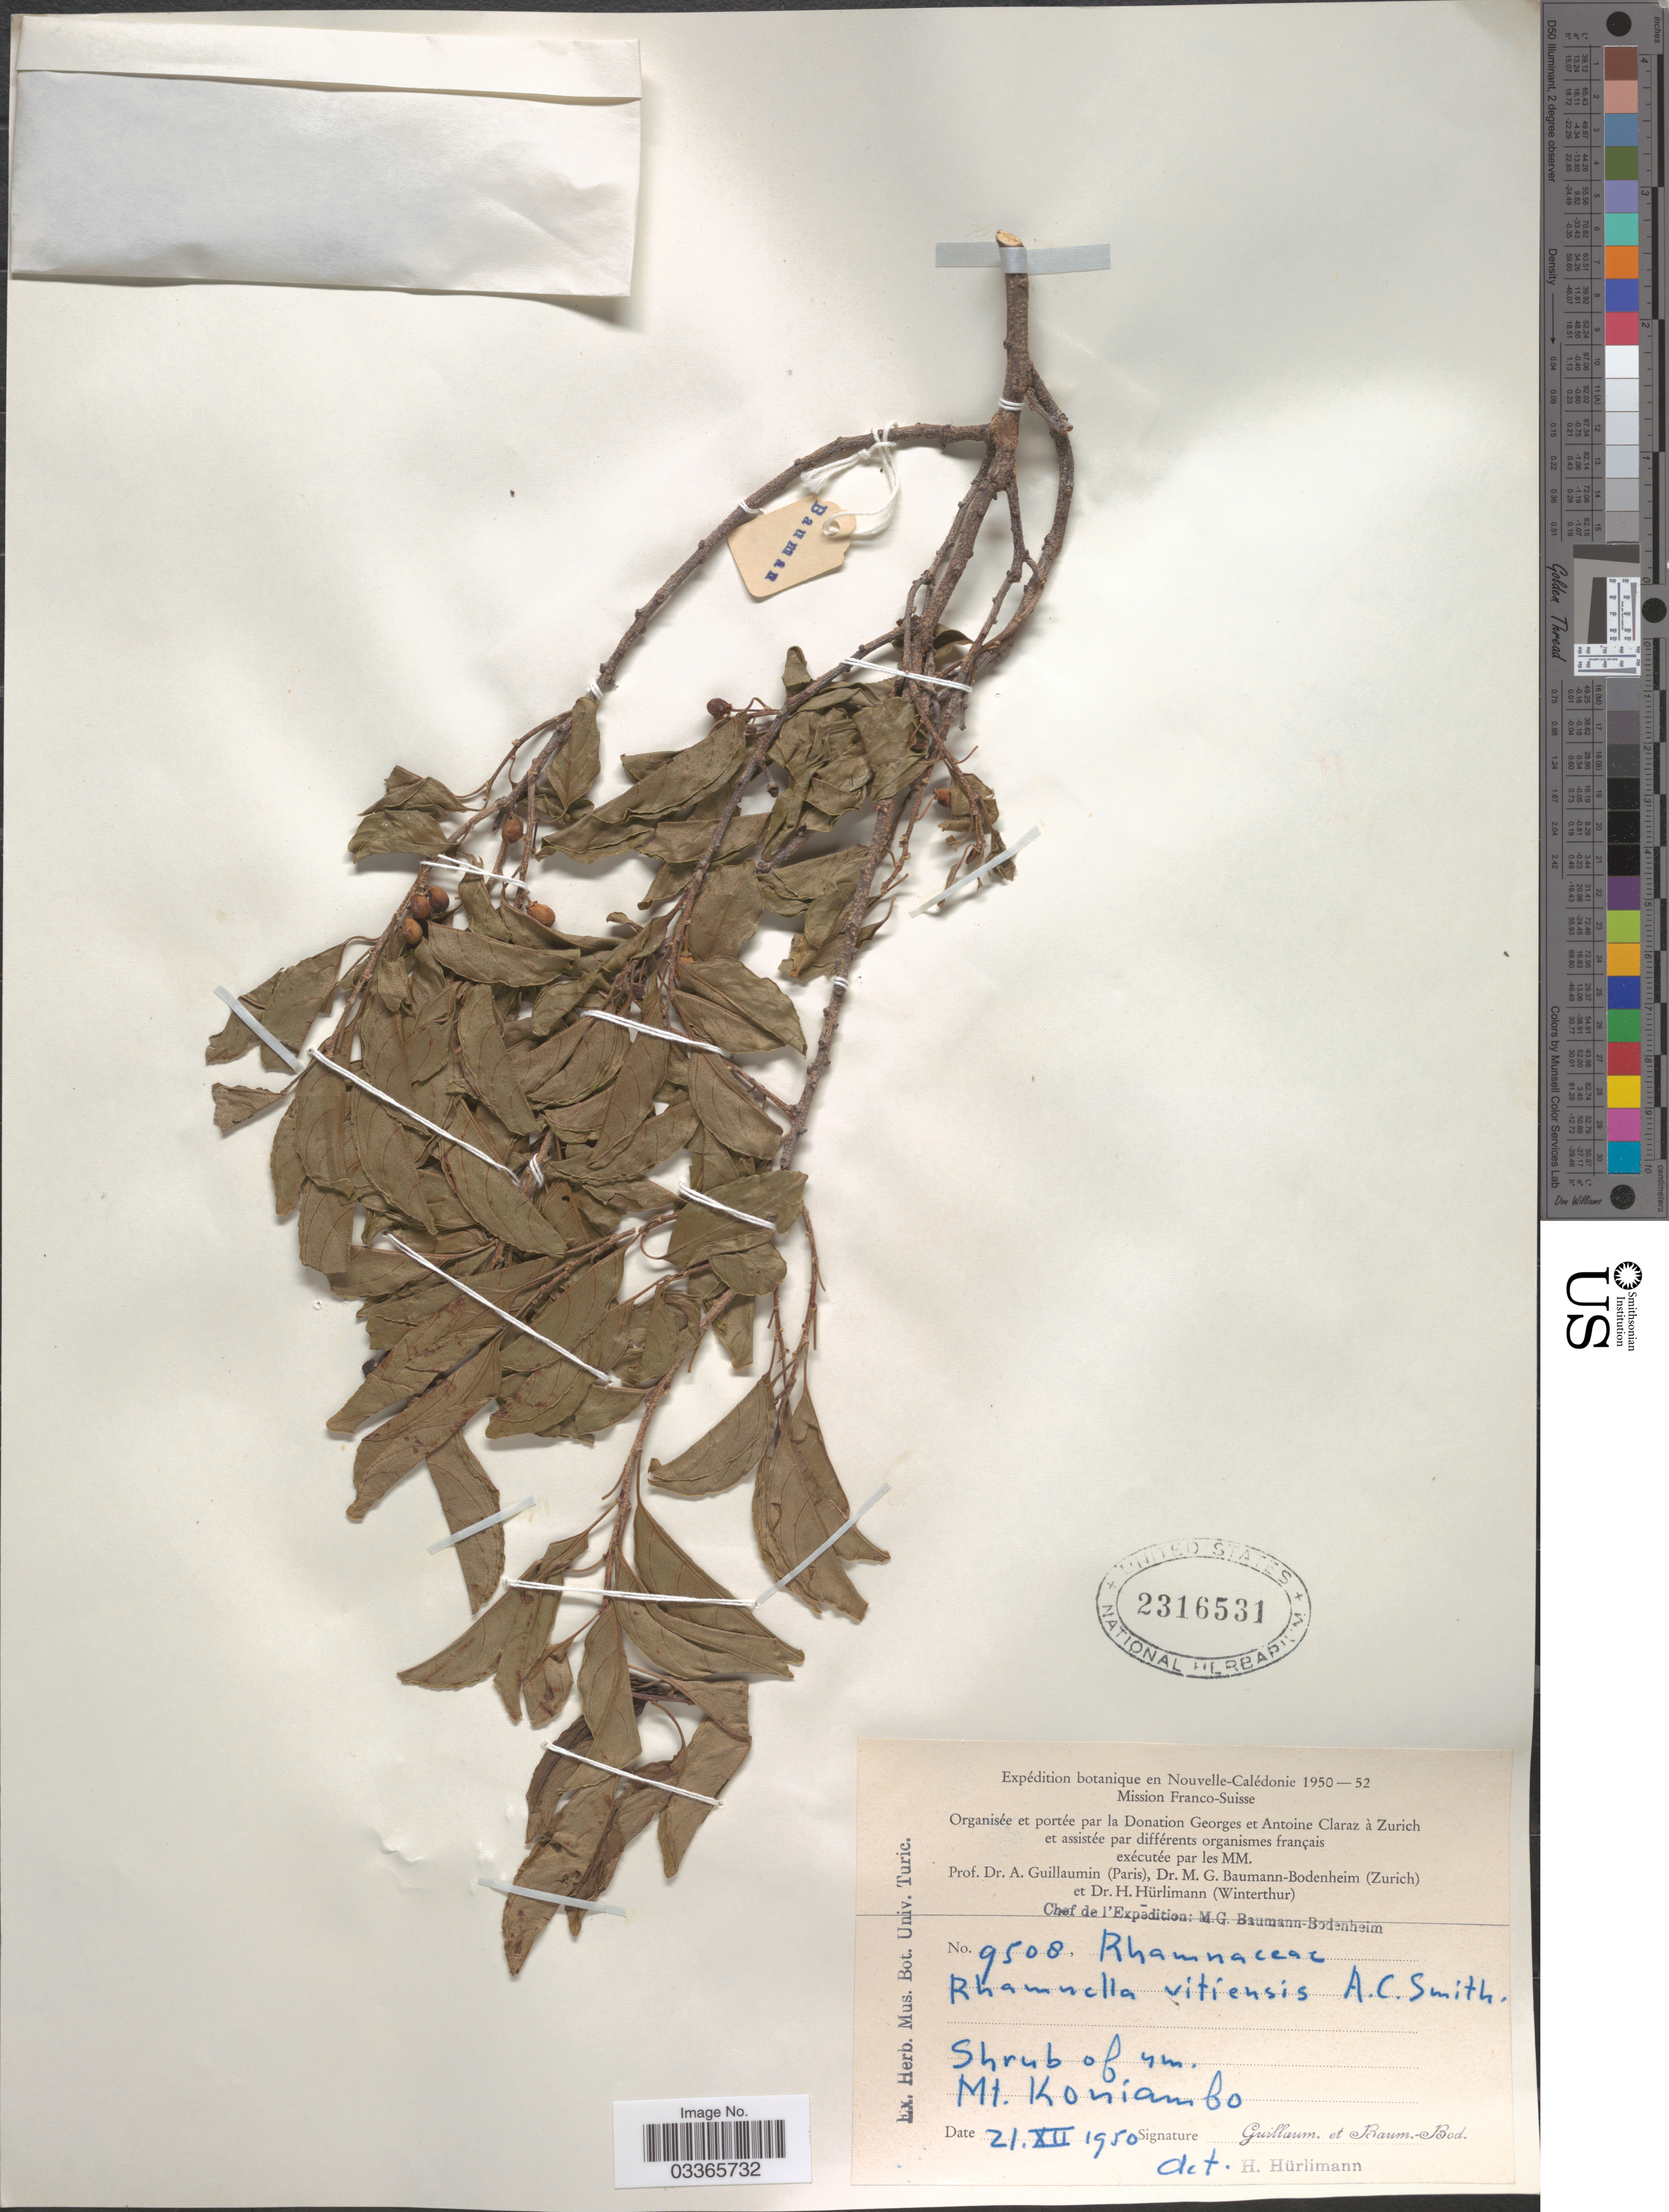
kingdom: Plantae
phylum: Tracheophyta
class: Magnoliopsida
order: Rosales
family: Rhamnaceae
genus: Rhamnella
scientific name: Rhamnella vitiensis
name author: (Benth.) A.C. Sm.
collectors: A. Guillaumin & M. G. Baumann-Bodenheim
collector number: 9508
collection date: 1950-12-21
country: New Caledonia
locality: Mt. Koniambo.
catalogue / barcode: US 2316531